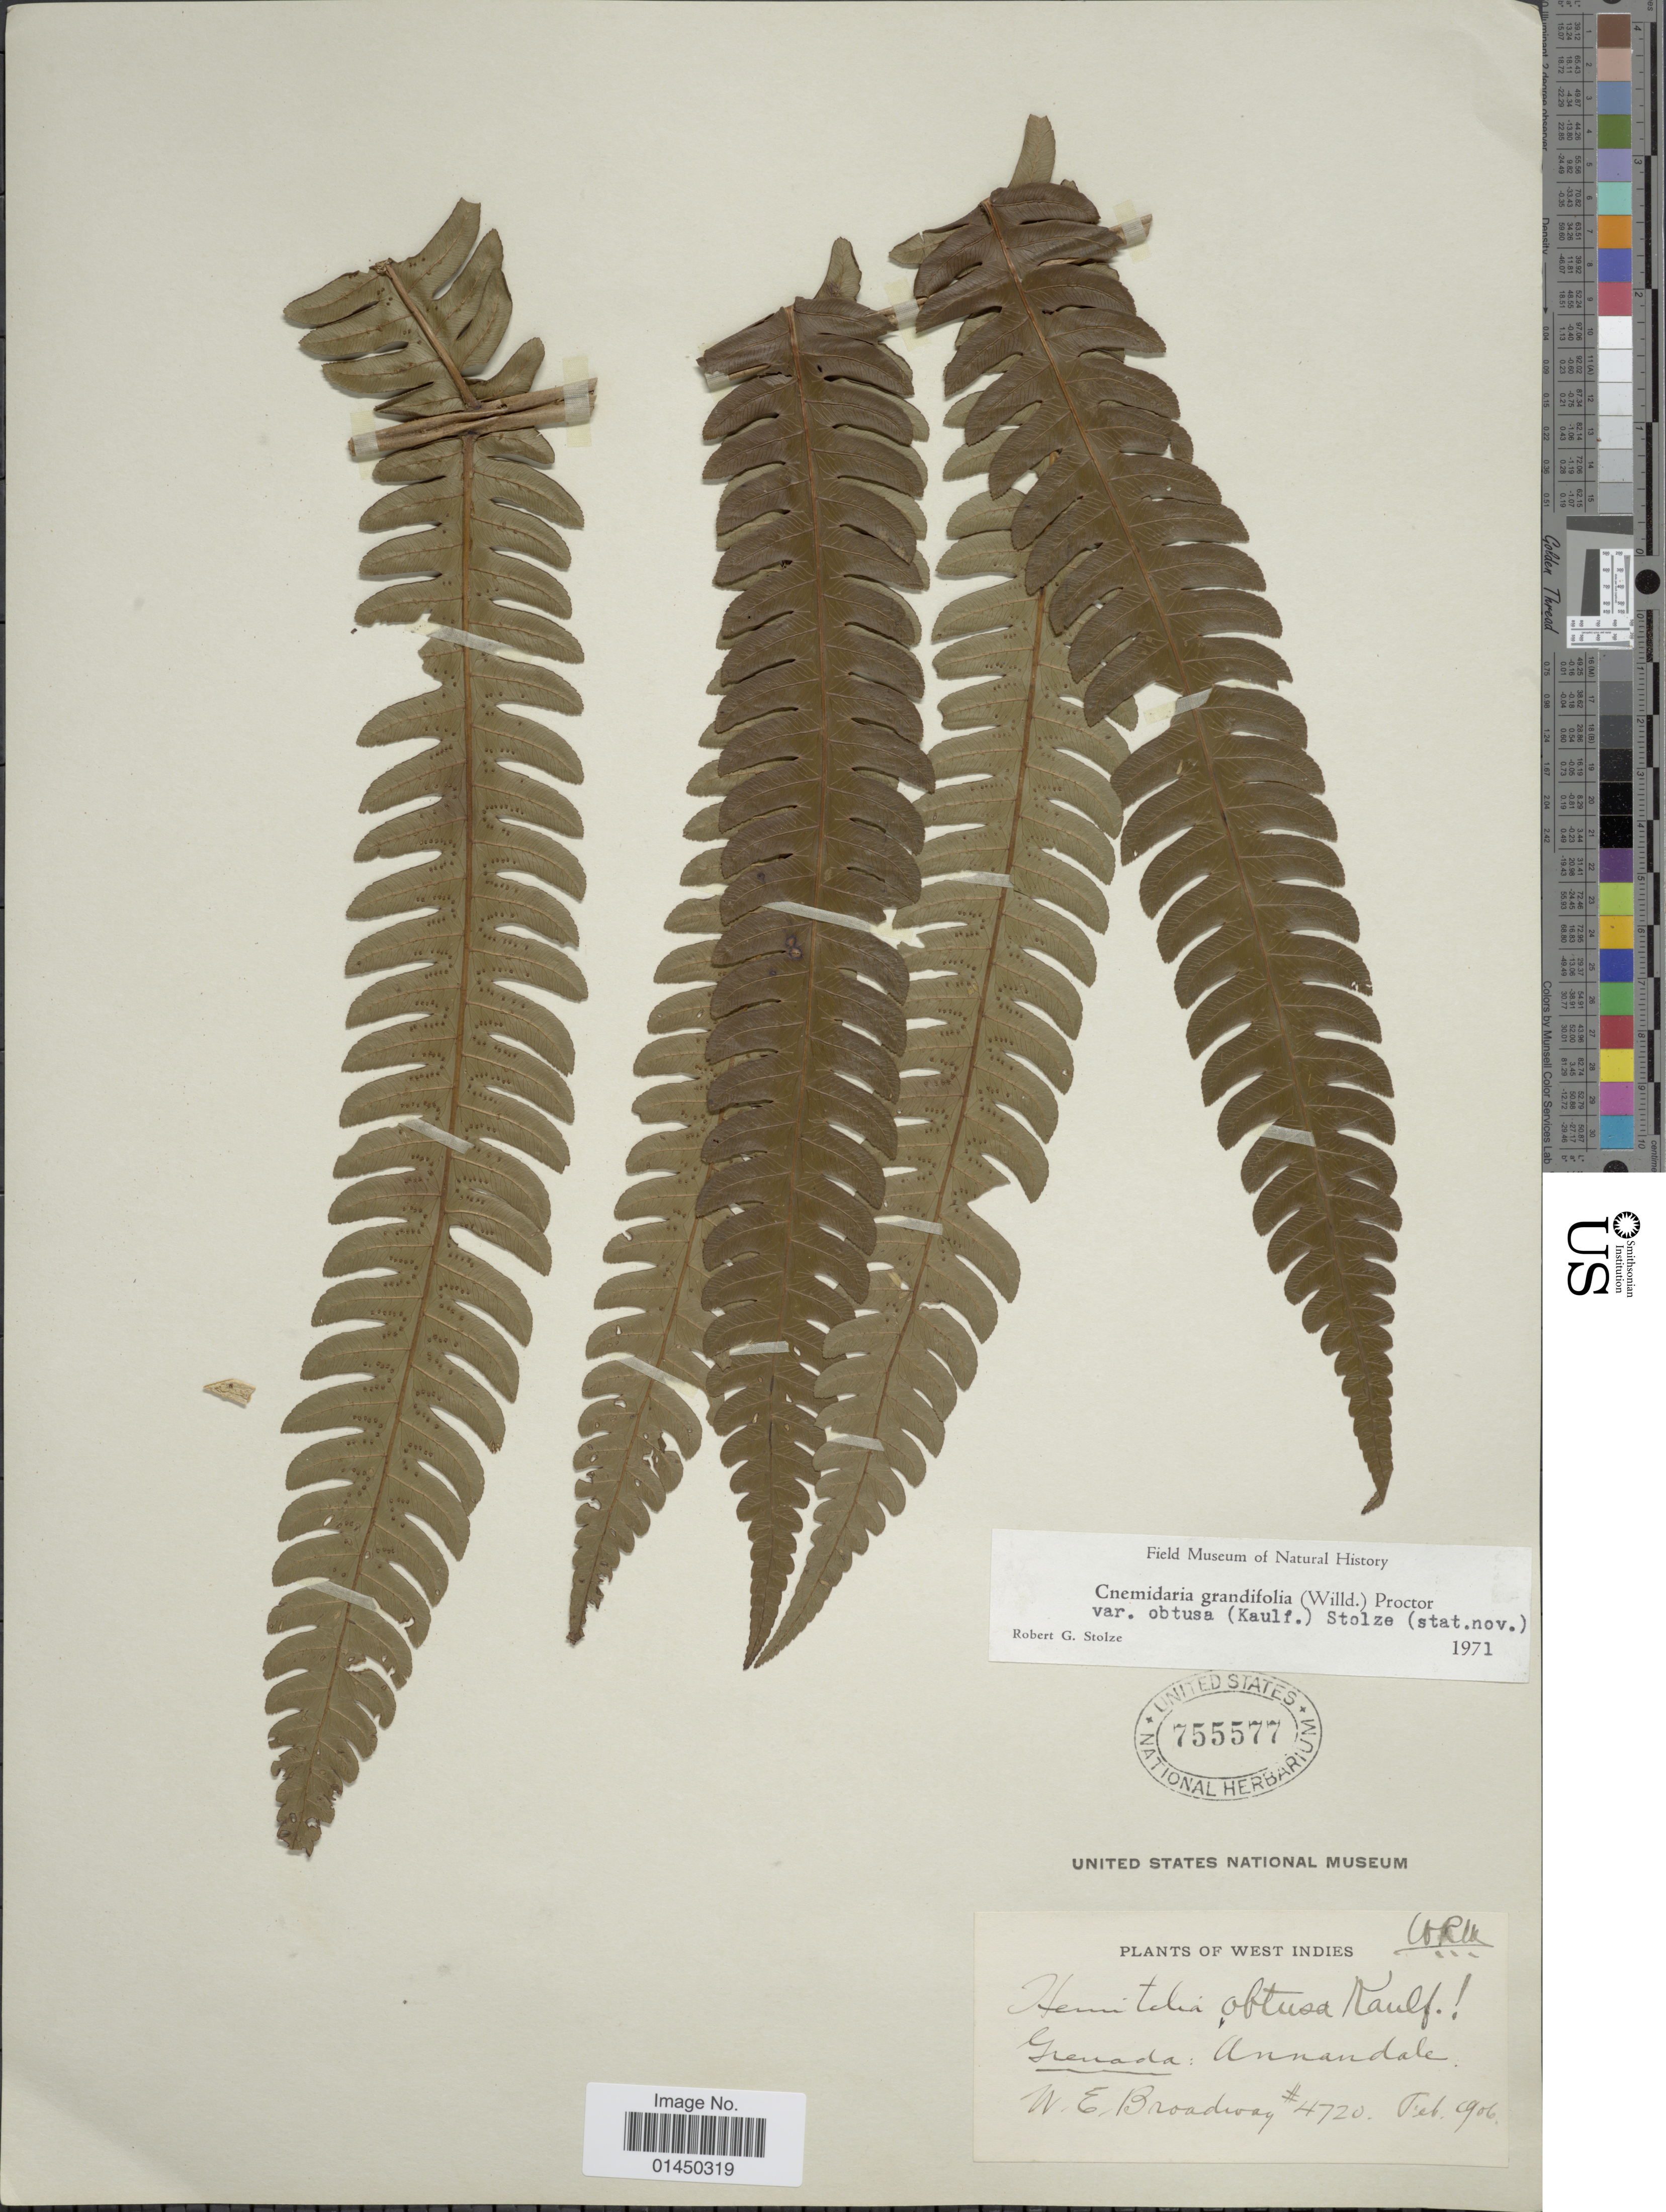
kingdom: Plantae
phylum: Tracheophyta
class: Polypodiopsida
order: Cyatheales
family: Cyatheaceae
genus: Cyathea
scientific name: Cyathea grandifolia var. obtusa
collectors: W. E. Broadway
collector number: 4720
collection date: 1906-02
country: Grenada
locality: Annandale.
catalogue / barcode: US 755577